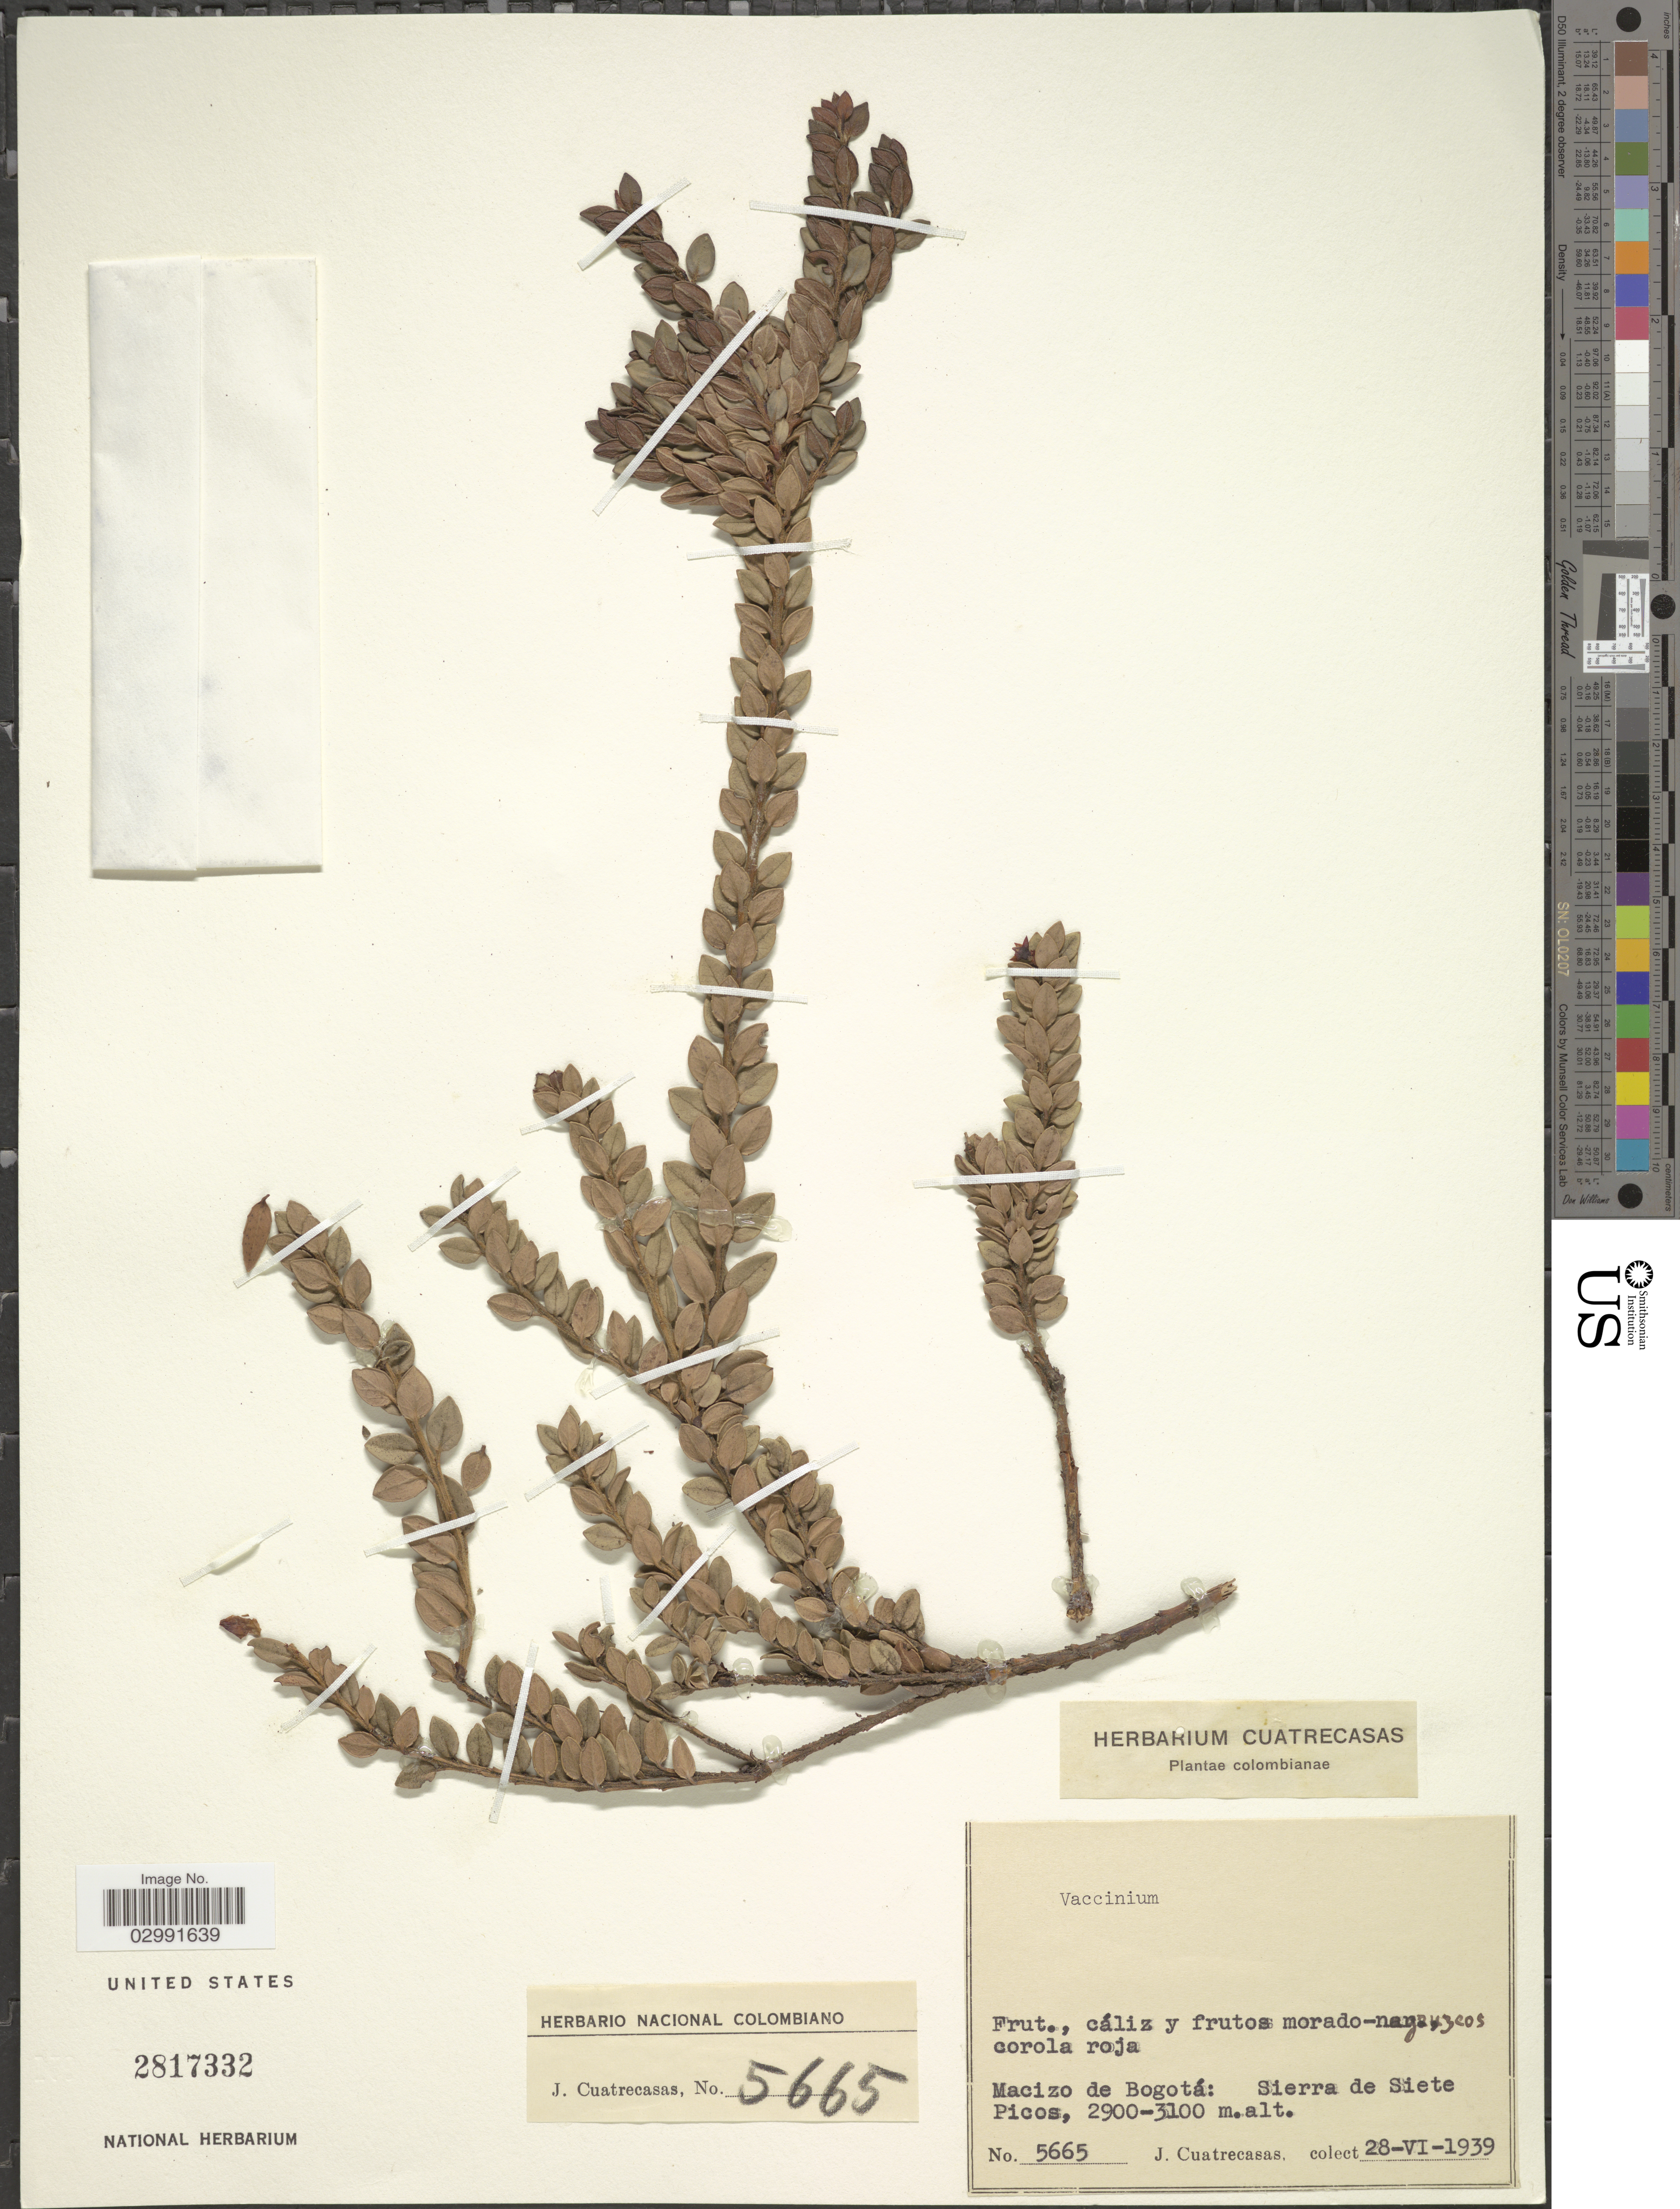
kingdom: Plantae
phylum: Tracheophyta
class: Magnoliopsida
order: Ericales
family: Ericaceae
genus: Vaccinium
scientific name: Vaccinium sp.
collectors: J. Cuatrecasas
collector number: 5665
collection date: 1939-06-28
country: Colombia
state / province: Bogota D.C.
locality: Macizo de Bogotá: Sierra de Siete Picos.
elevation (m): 2900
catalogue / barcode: US 2817332